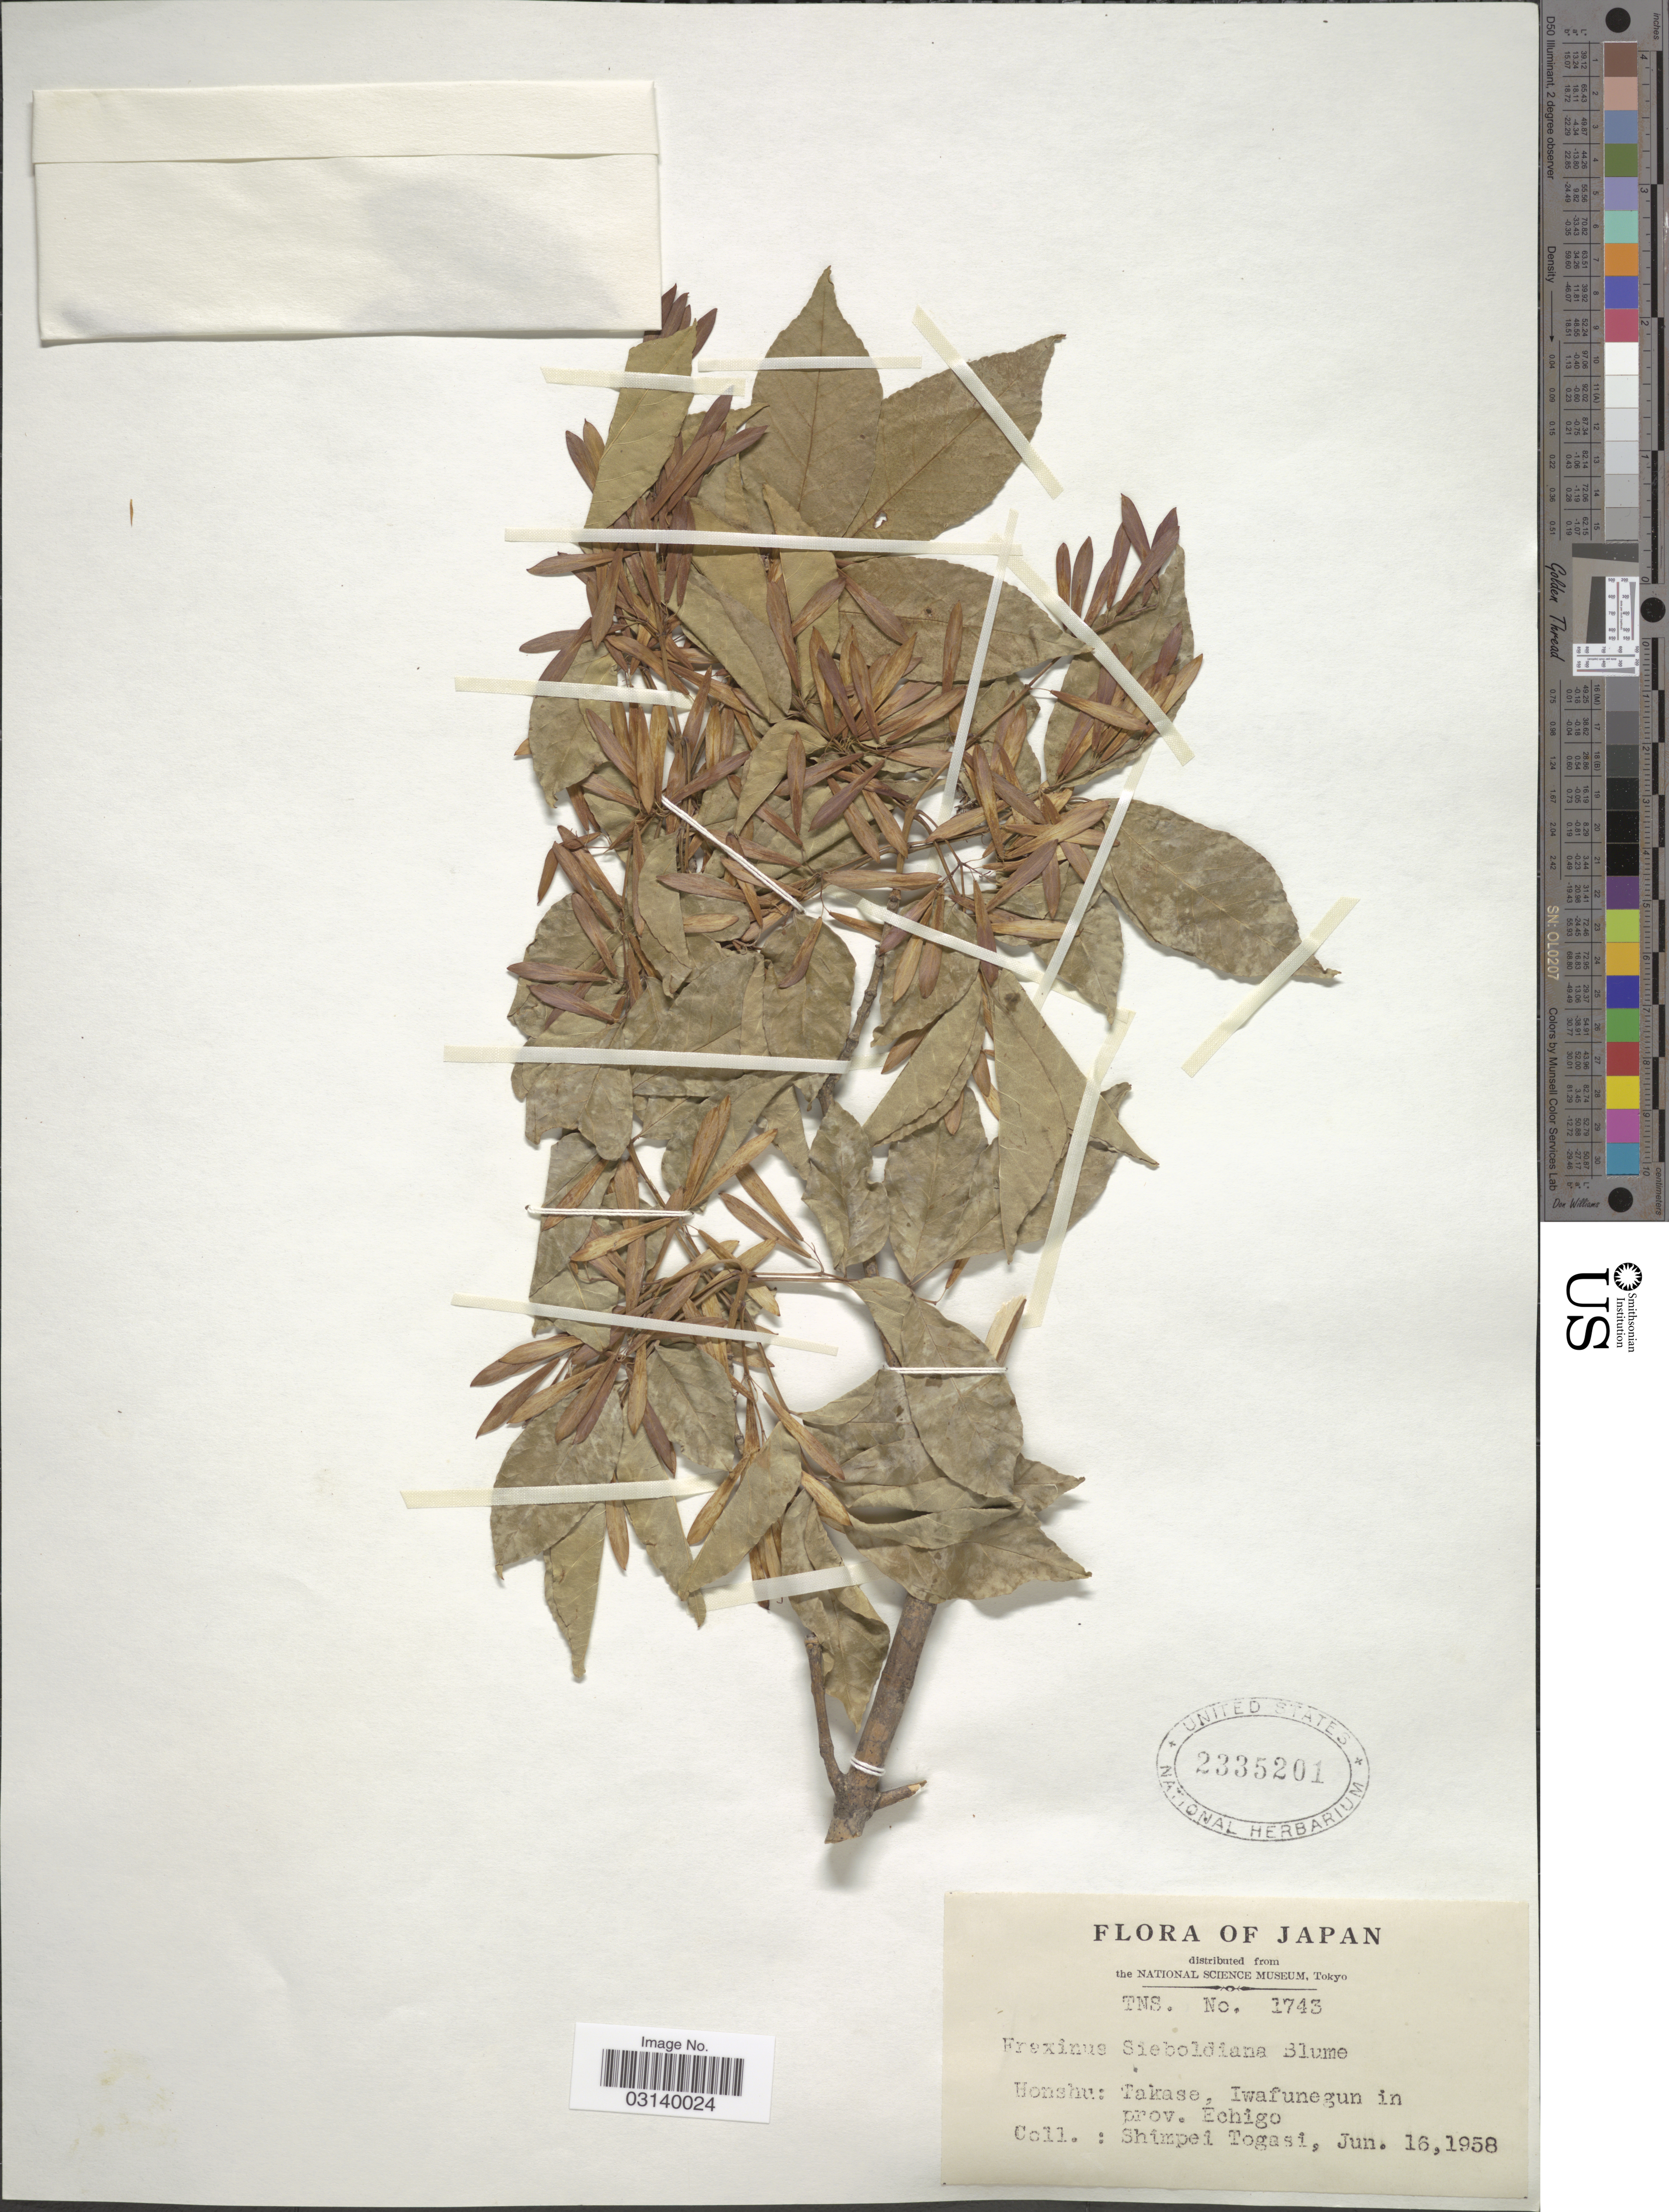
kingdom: Plantae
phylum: Tracheophyta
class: Magnoliopsida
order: Lamiales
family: Oleaceae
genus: Fraxinus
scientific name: Fraxinus sieboldiana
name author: Blume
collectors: S. Togasi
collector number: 1743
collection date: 1958-06-16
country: Japan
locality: Honshu: Takase, Iwafunegun in prov. Echigo.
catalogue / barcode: US 2335201